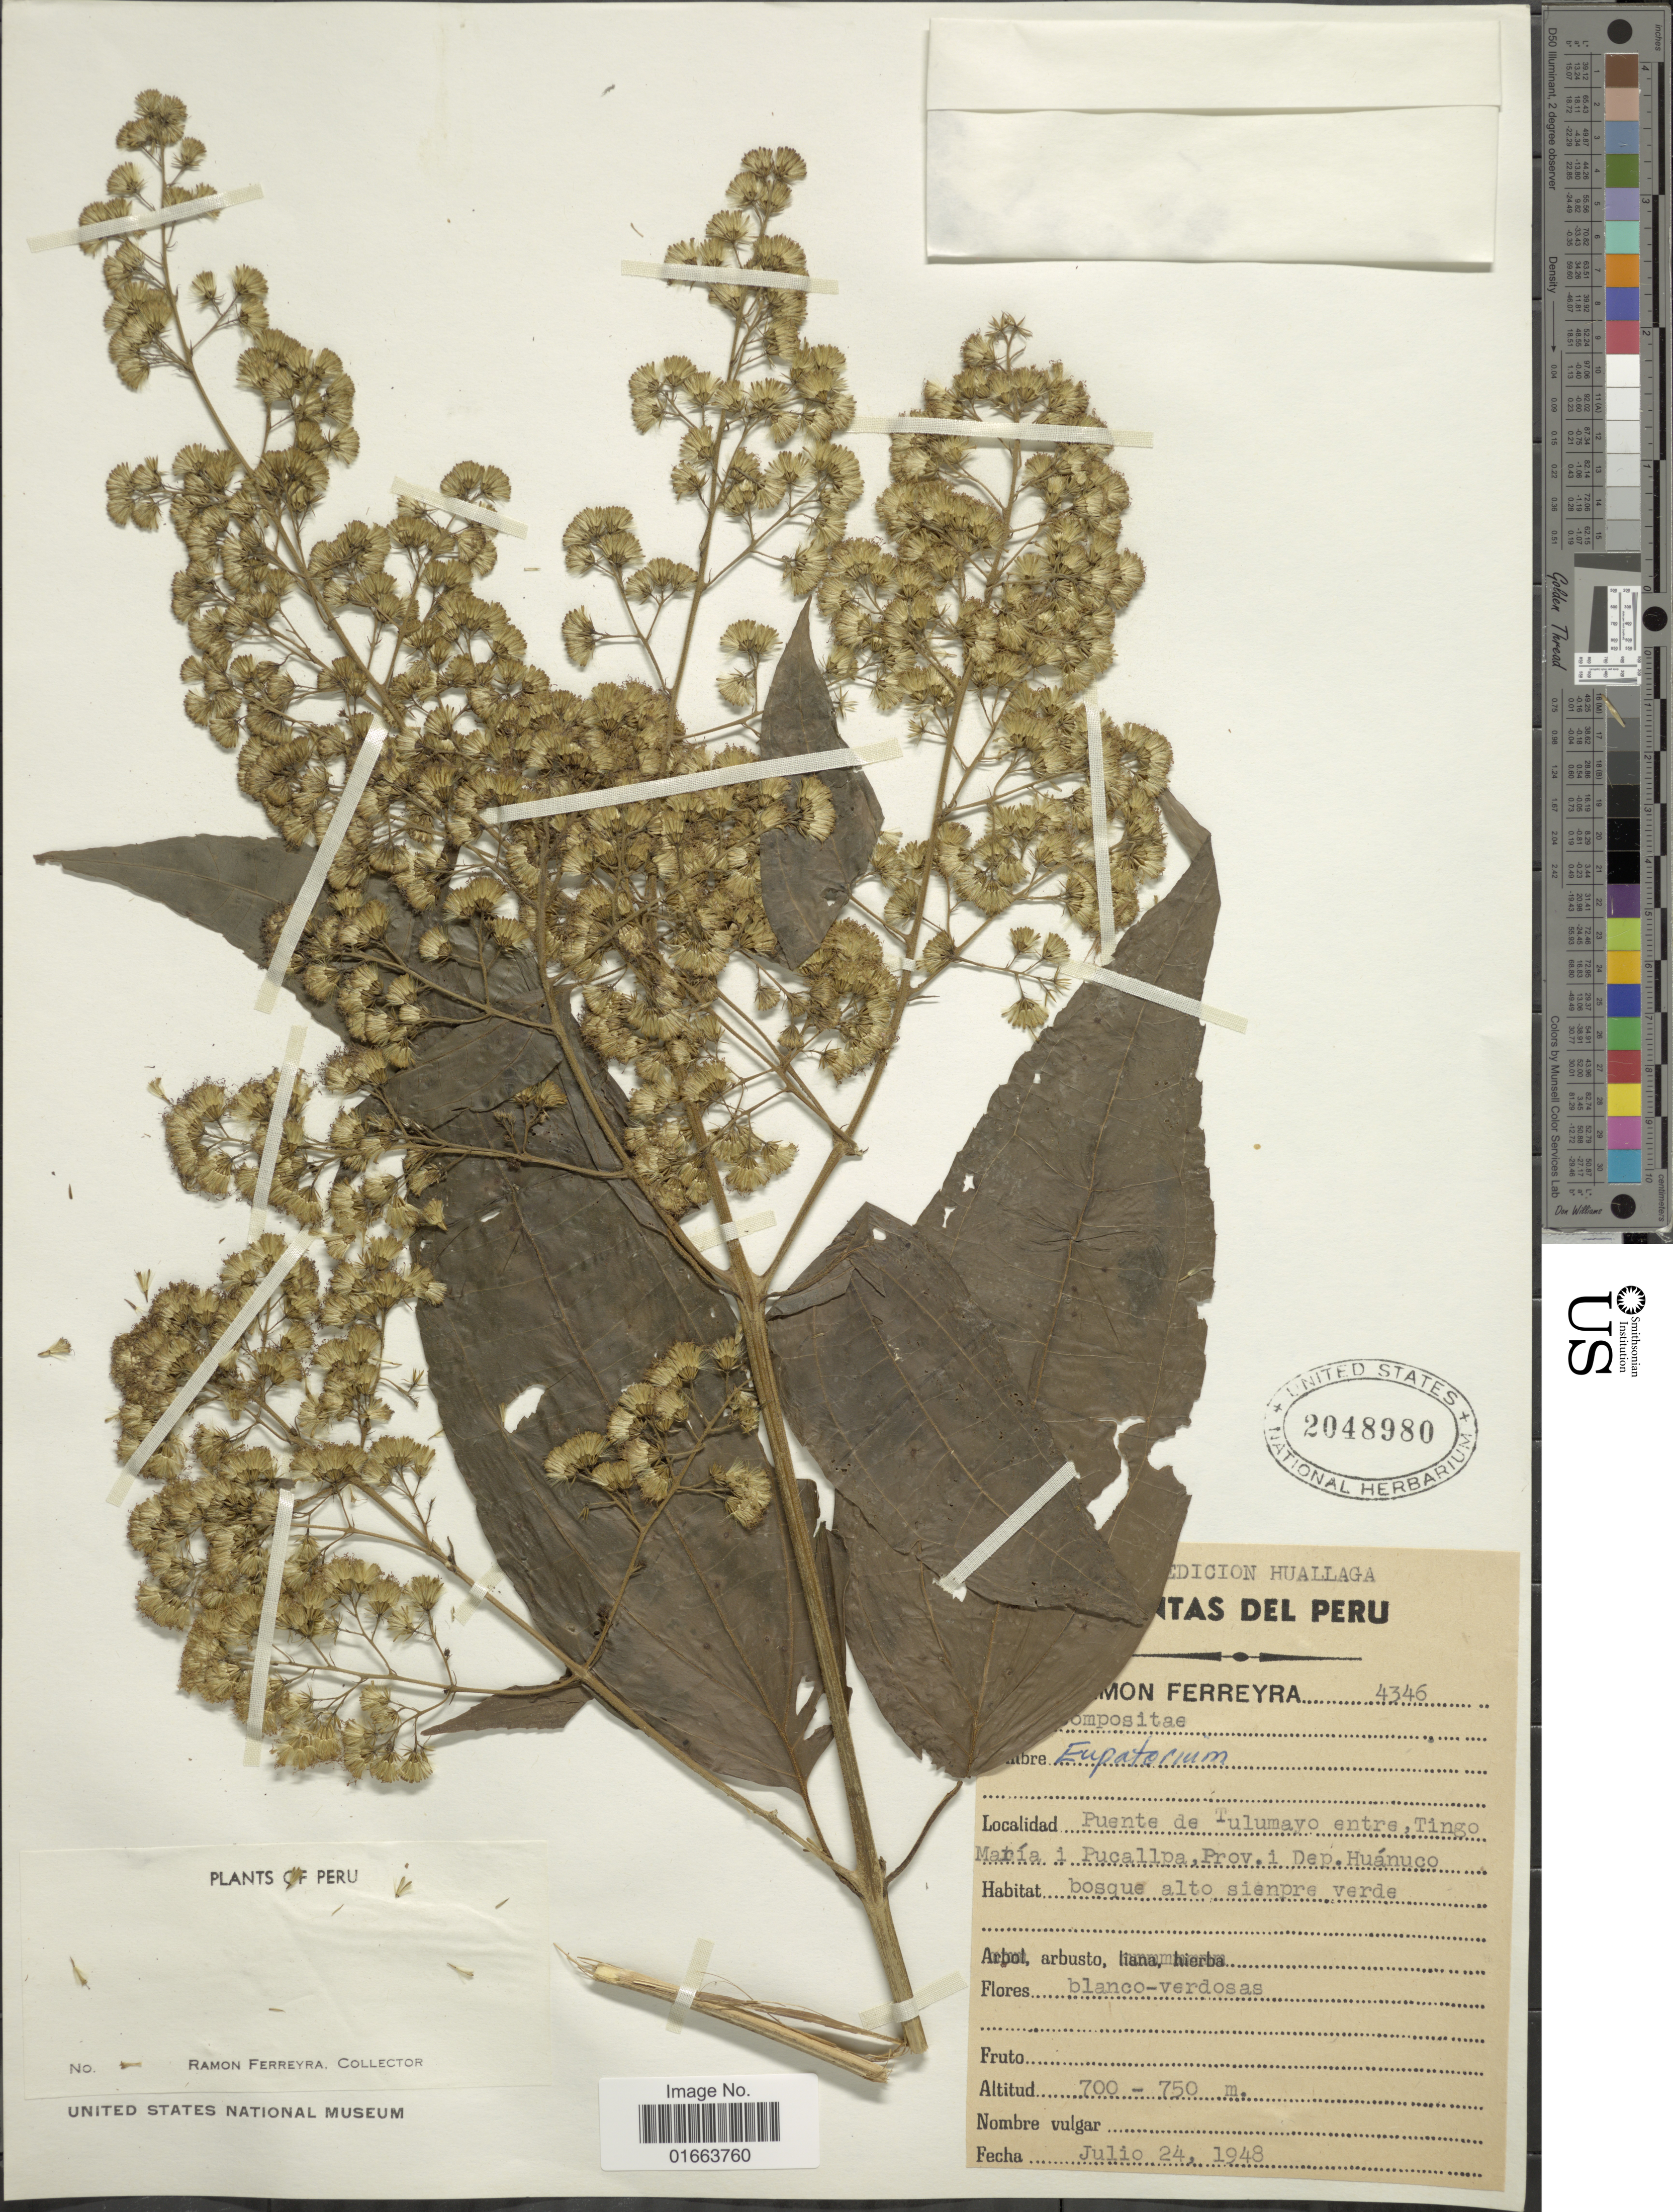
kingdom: Plantae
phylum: Tracheophyta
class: Magnoliopsida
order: Asterales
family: Asteraceae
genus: Koanophyllon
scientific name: Koanophyllon simillimum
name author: (B.L. Rob.) R.M. King & H. Rob.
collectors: R. A. Ferreyra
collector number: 4346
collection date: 1948-07-24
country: Peru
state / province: Huánuco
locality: Puente de Tulumayo entre, Tingo María Pucallpa, bosque alto siempre verde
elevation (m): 700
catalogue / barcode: US 2048980